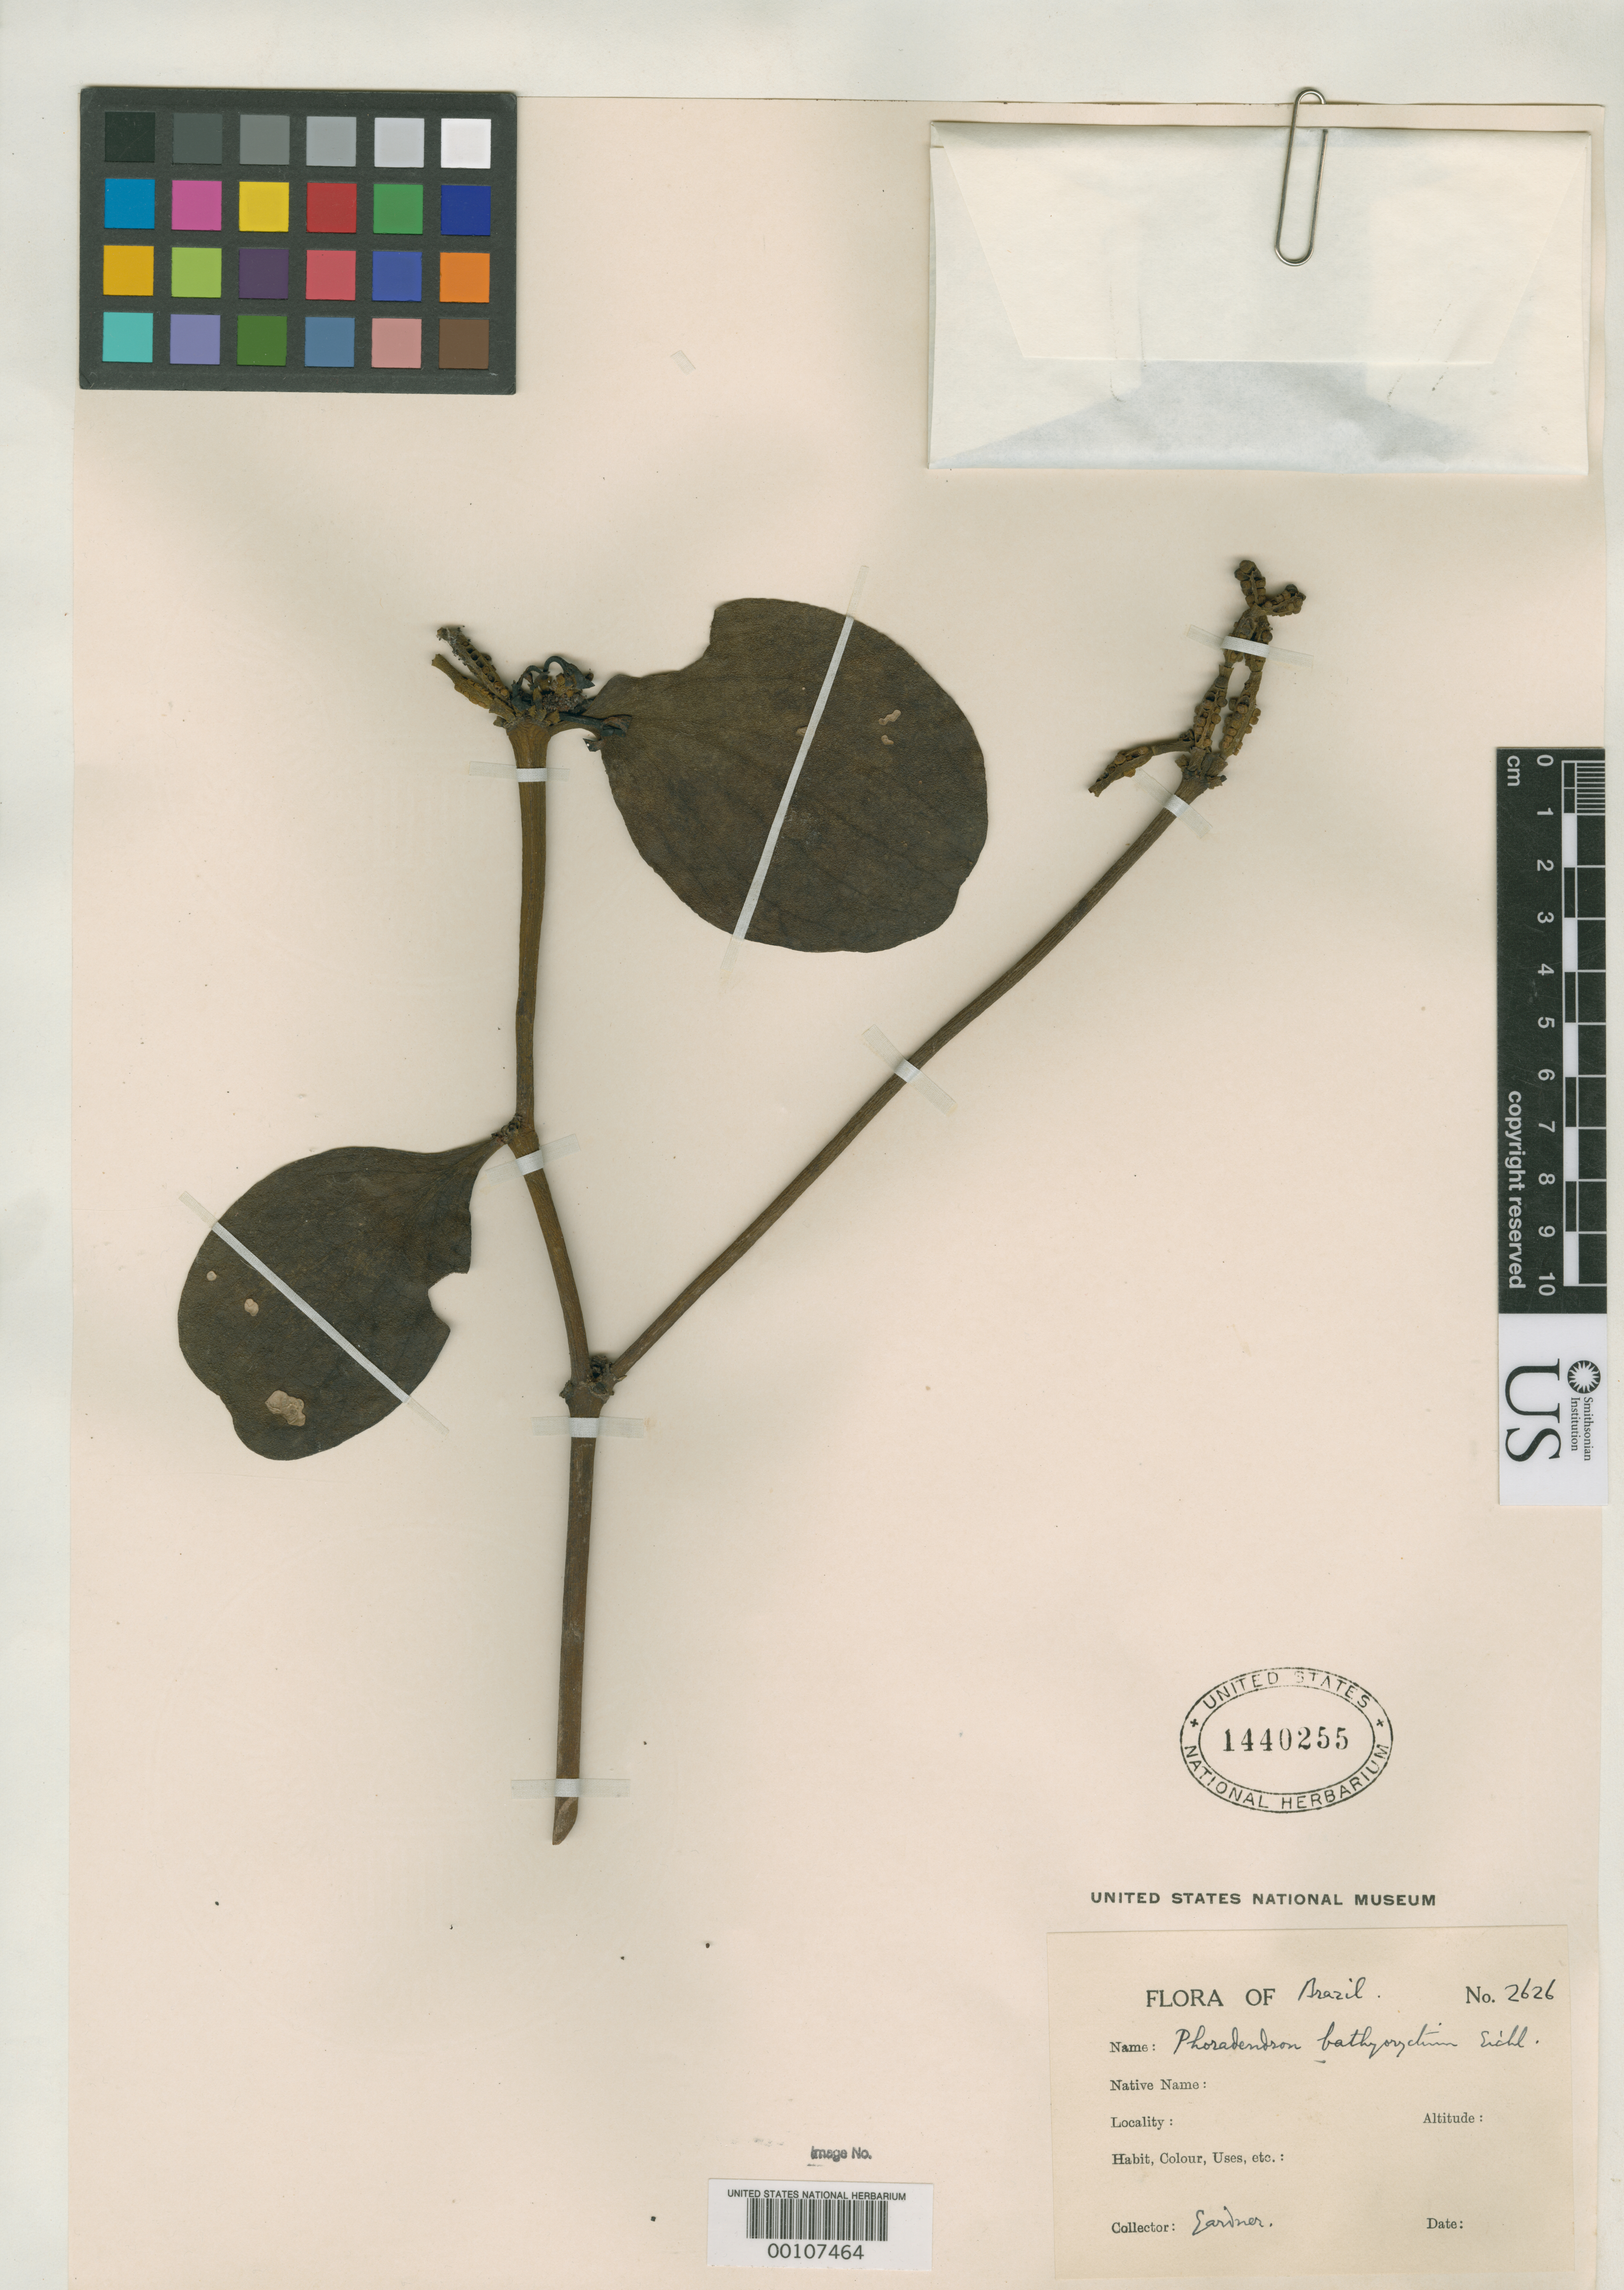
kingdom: Plantae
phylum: Tracheophyta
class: Magnoliopsida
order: Santalales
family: Viscaceae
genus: Phoradendron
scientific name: Phoradendron bathyoryctum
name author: Eichler in Mart.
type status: Isolectotype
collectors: G. Gardner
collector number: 2626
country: Brazil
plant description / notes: See also Kuijt 1994, Taxon 43: 189. Cited by Kuijt, 2003, Syst. Bot. Monogr. 66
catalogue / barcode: US 1440255